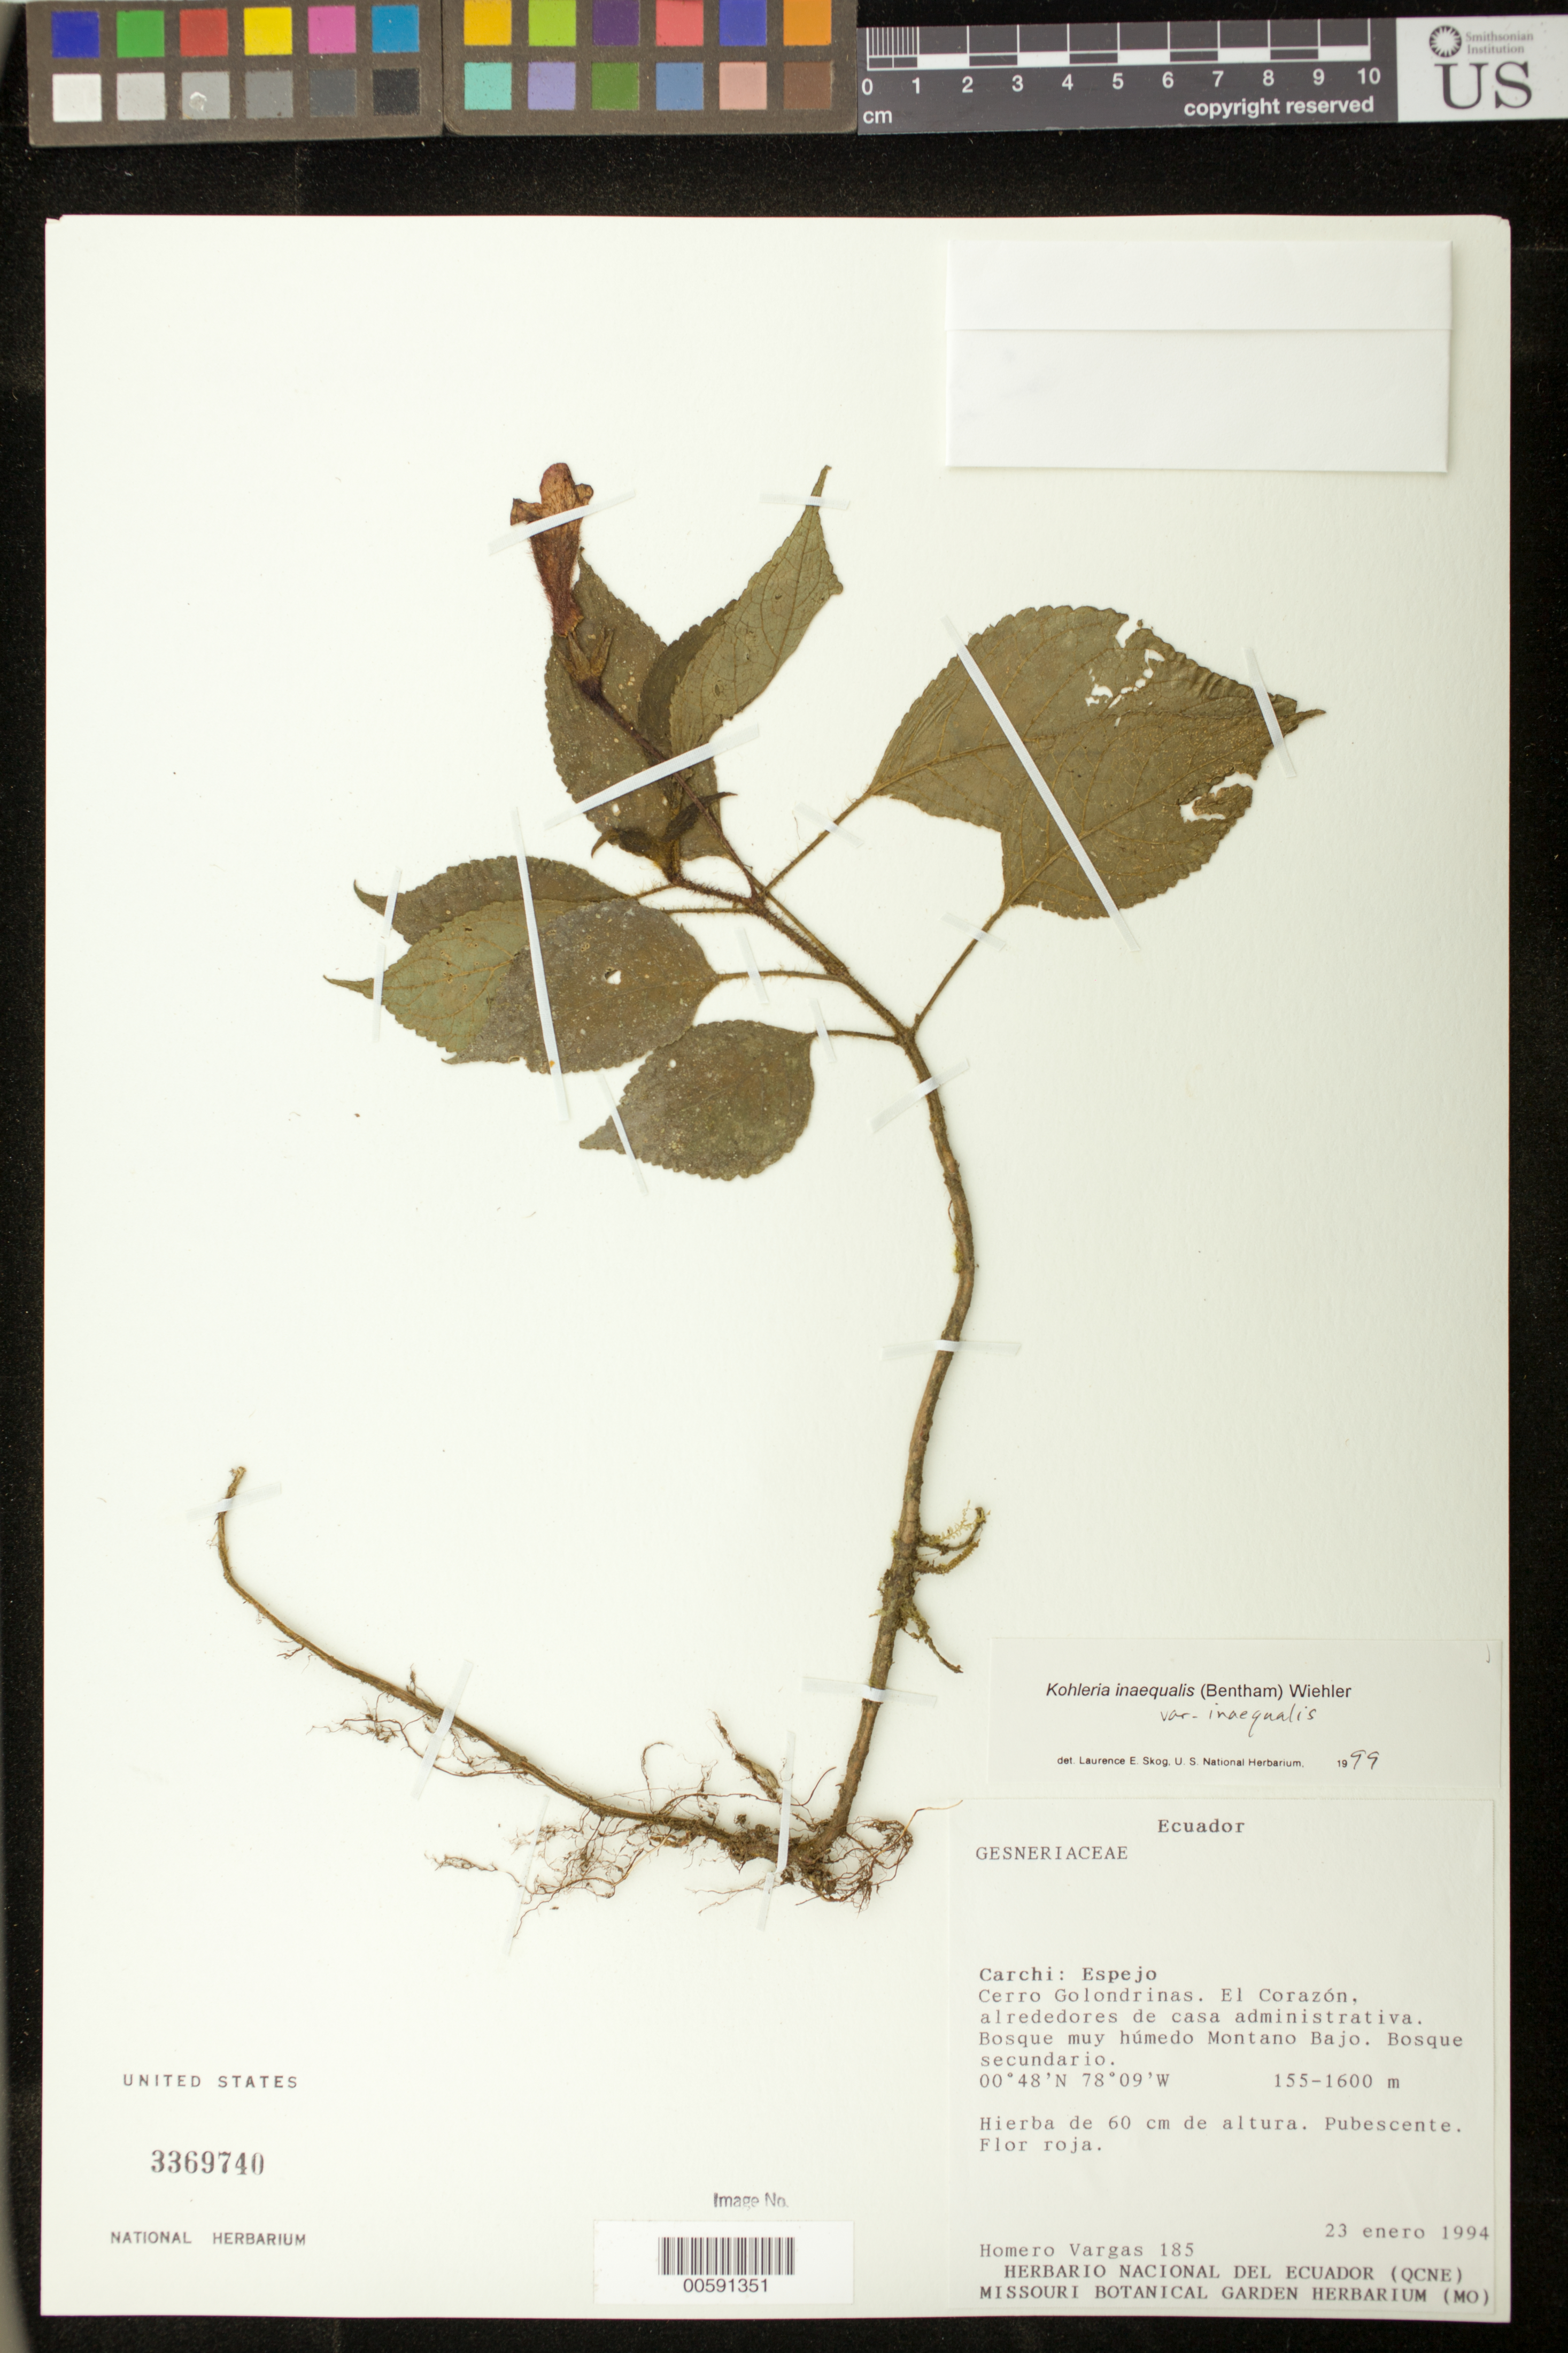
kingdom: Plantae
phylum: Tracheophyta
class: Magnoliopsida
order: Lamiales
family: Gesneriaceae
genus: Kohleria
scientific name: Kohleria inaequalis var. inaequalis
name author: (Benth.) Wiehler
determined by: Skog, Laurence E.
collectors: H. Vargas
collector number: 185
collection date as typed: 23 Jan 1994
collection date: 1994-01-23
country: Ecuador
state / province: Carchi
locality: Espejo: Cerro Golondrinas, El Corazón, alrededores de casa administrativa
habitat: Bosque muy húmedo montano bajo; bosque secundario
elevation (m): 155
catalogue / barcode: US 3369740